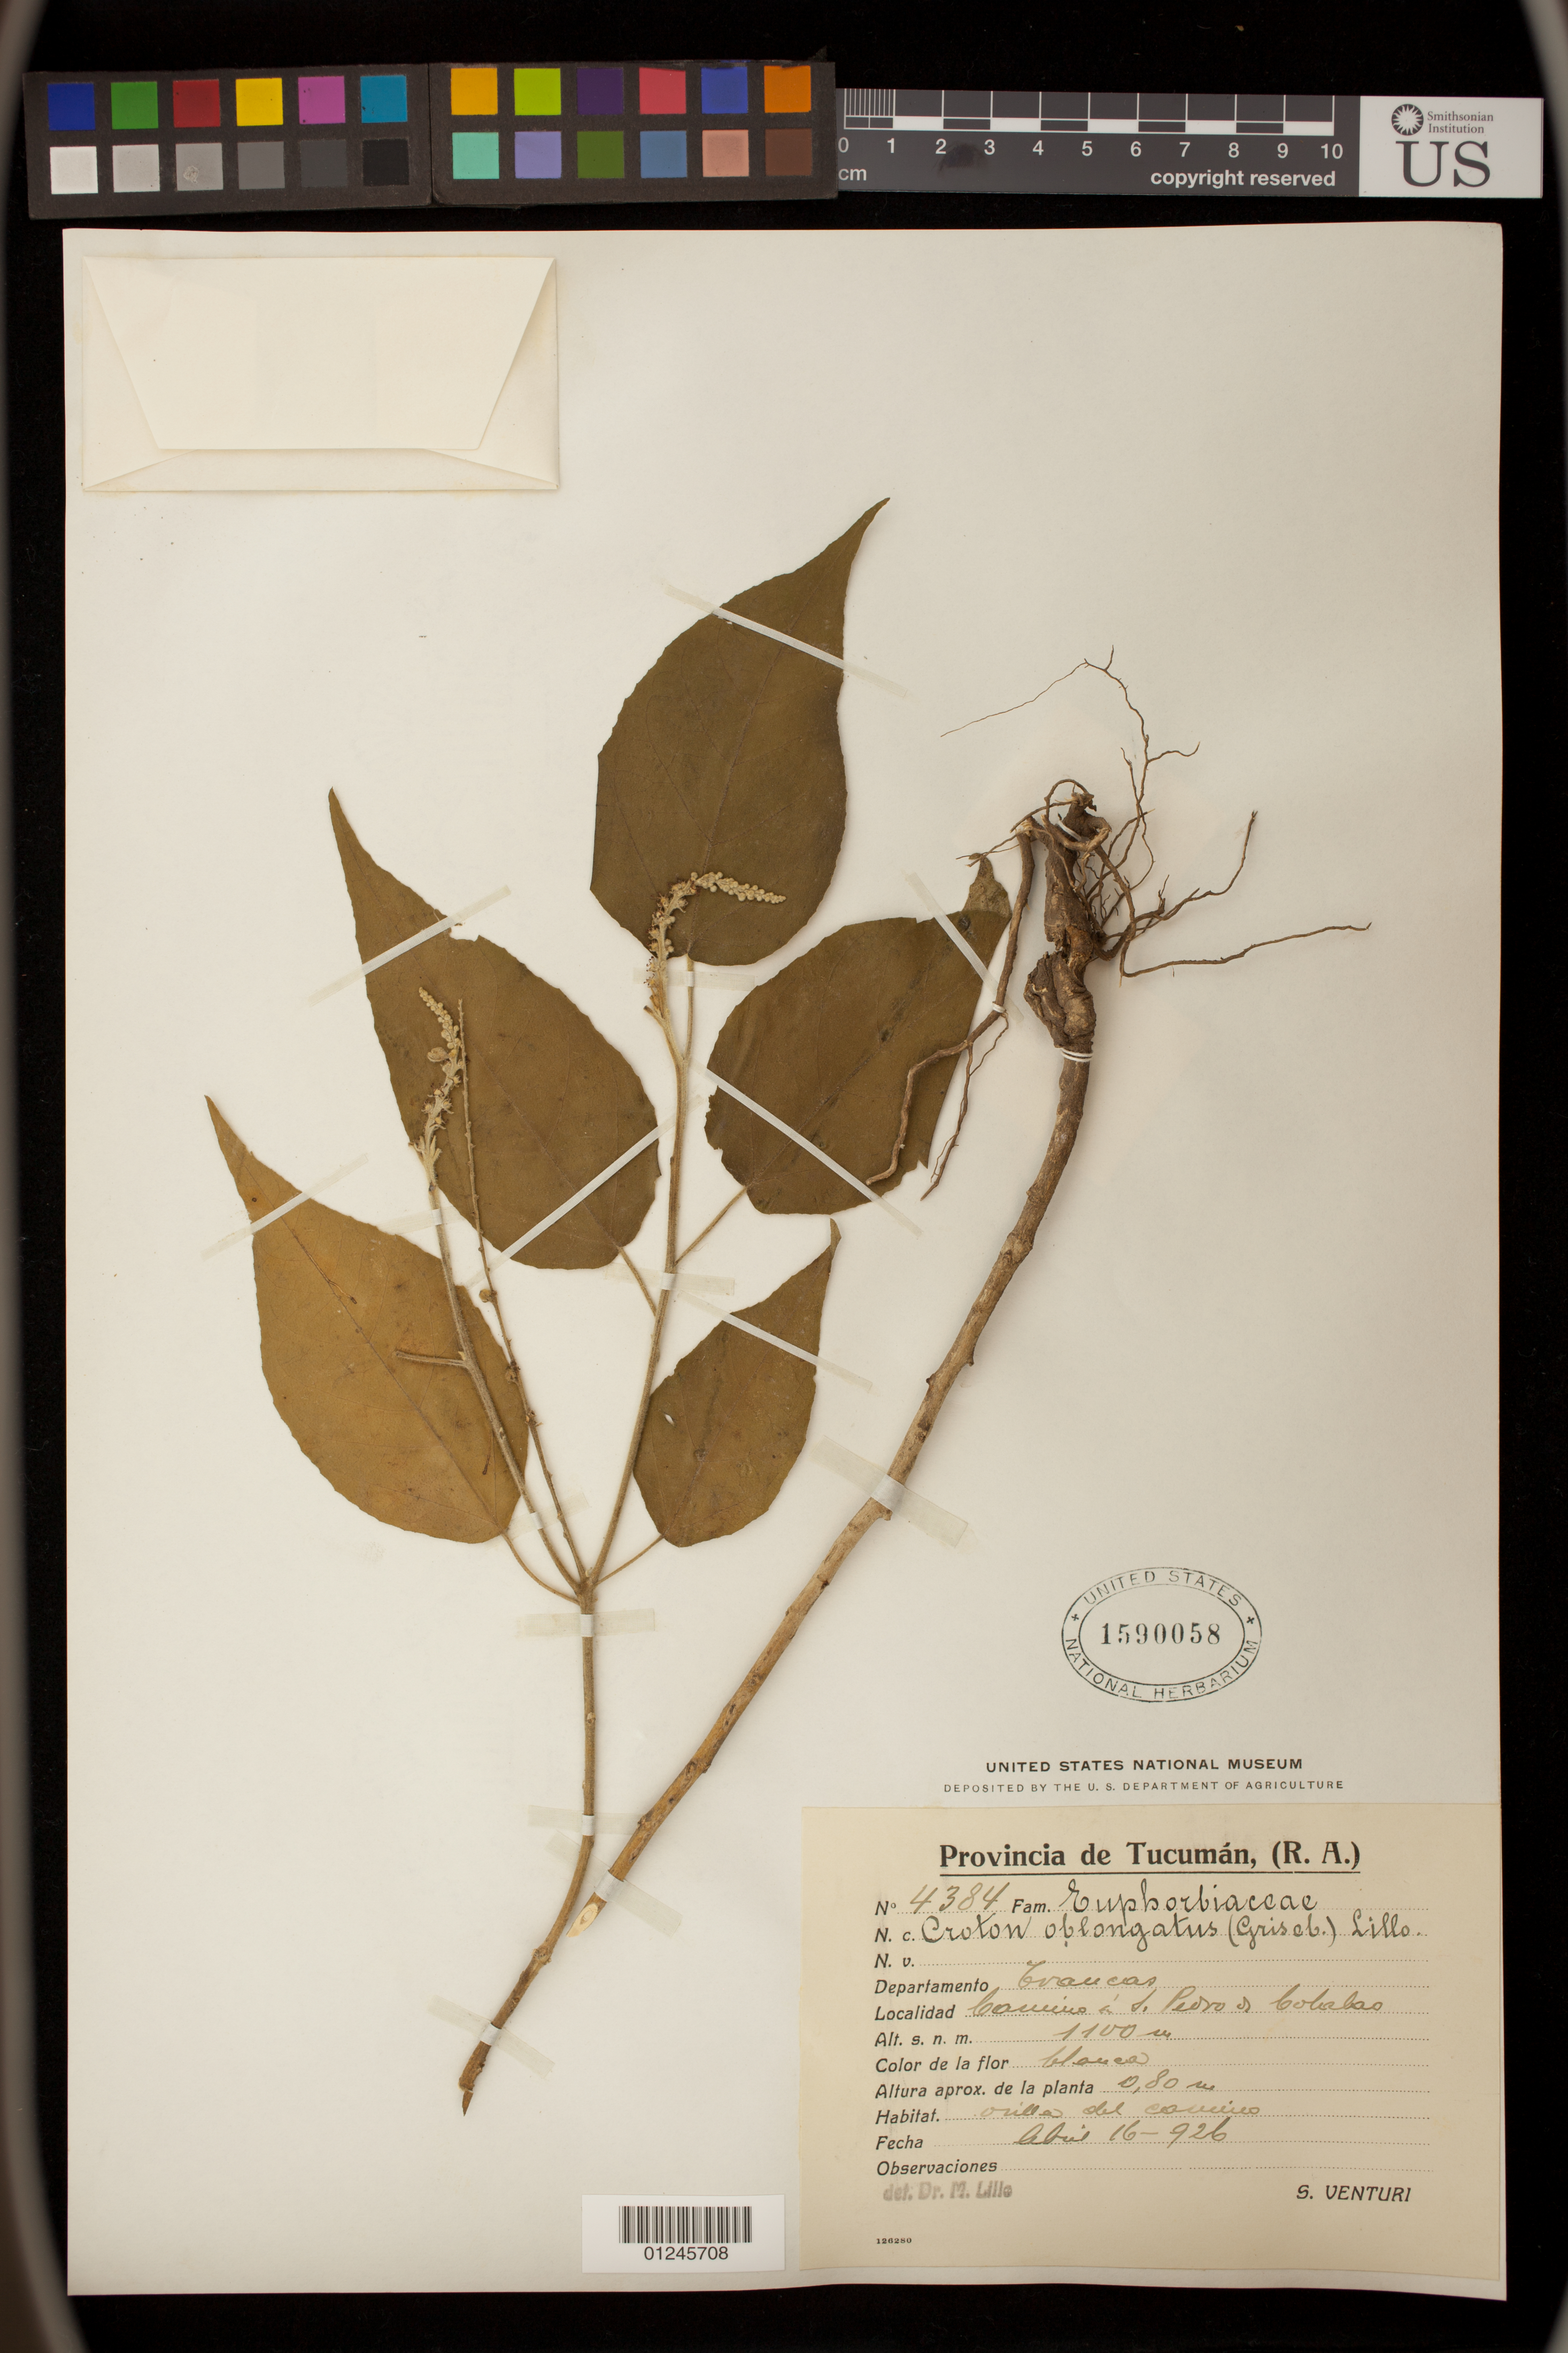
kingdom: Plantae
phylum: Tracheophyta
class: Magnoliopsida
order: Malpighiales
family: Euphorbiaceae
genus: Croton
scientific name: Croton oblongus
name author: Burm. f.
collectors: S. Venturi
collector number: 4384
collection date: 1926-04-16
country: Argentina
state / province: Tucumán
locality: Camino in S. Pedro de Cobalas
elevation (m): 1100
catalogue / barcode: US 1590058